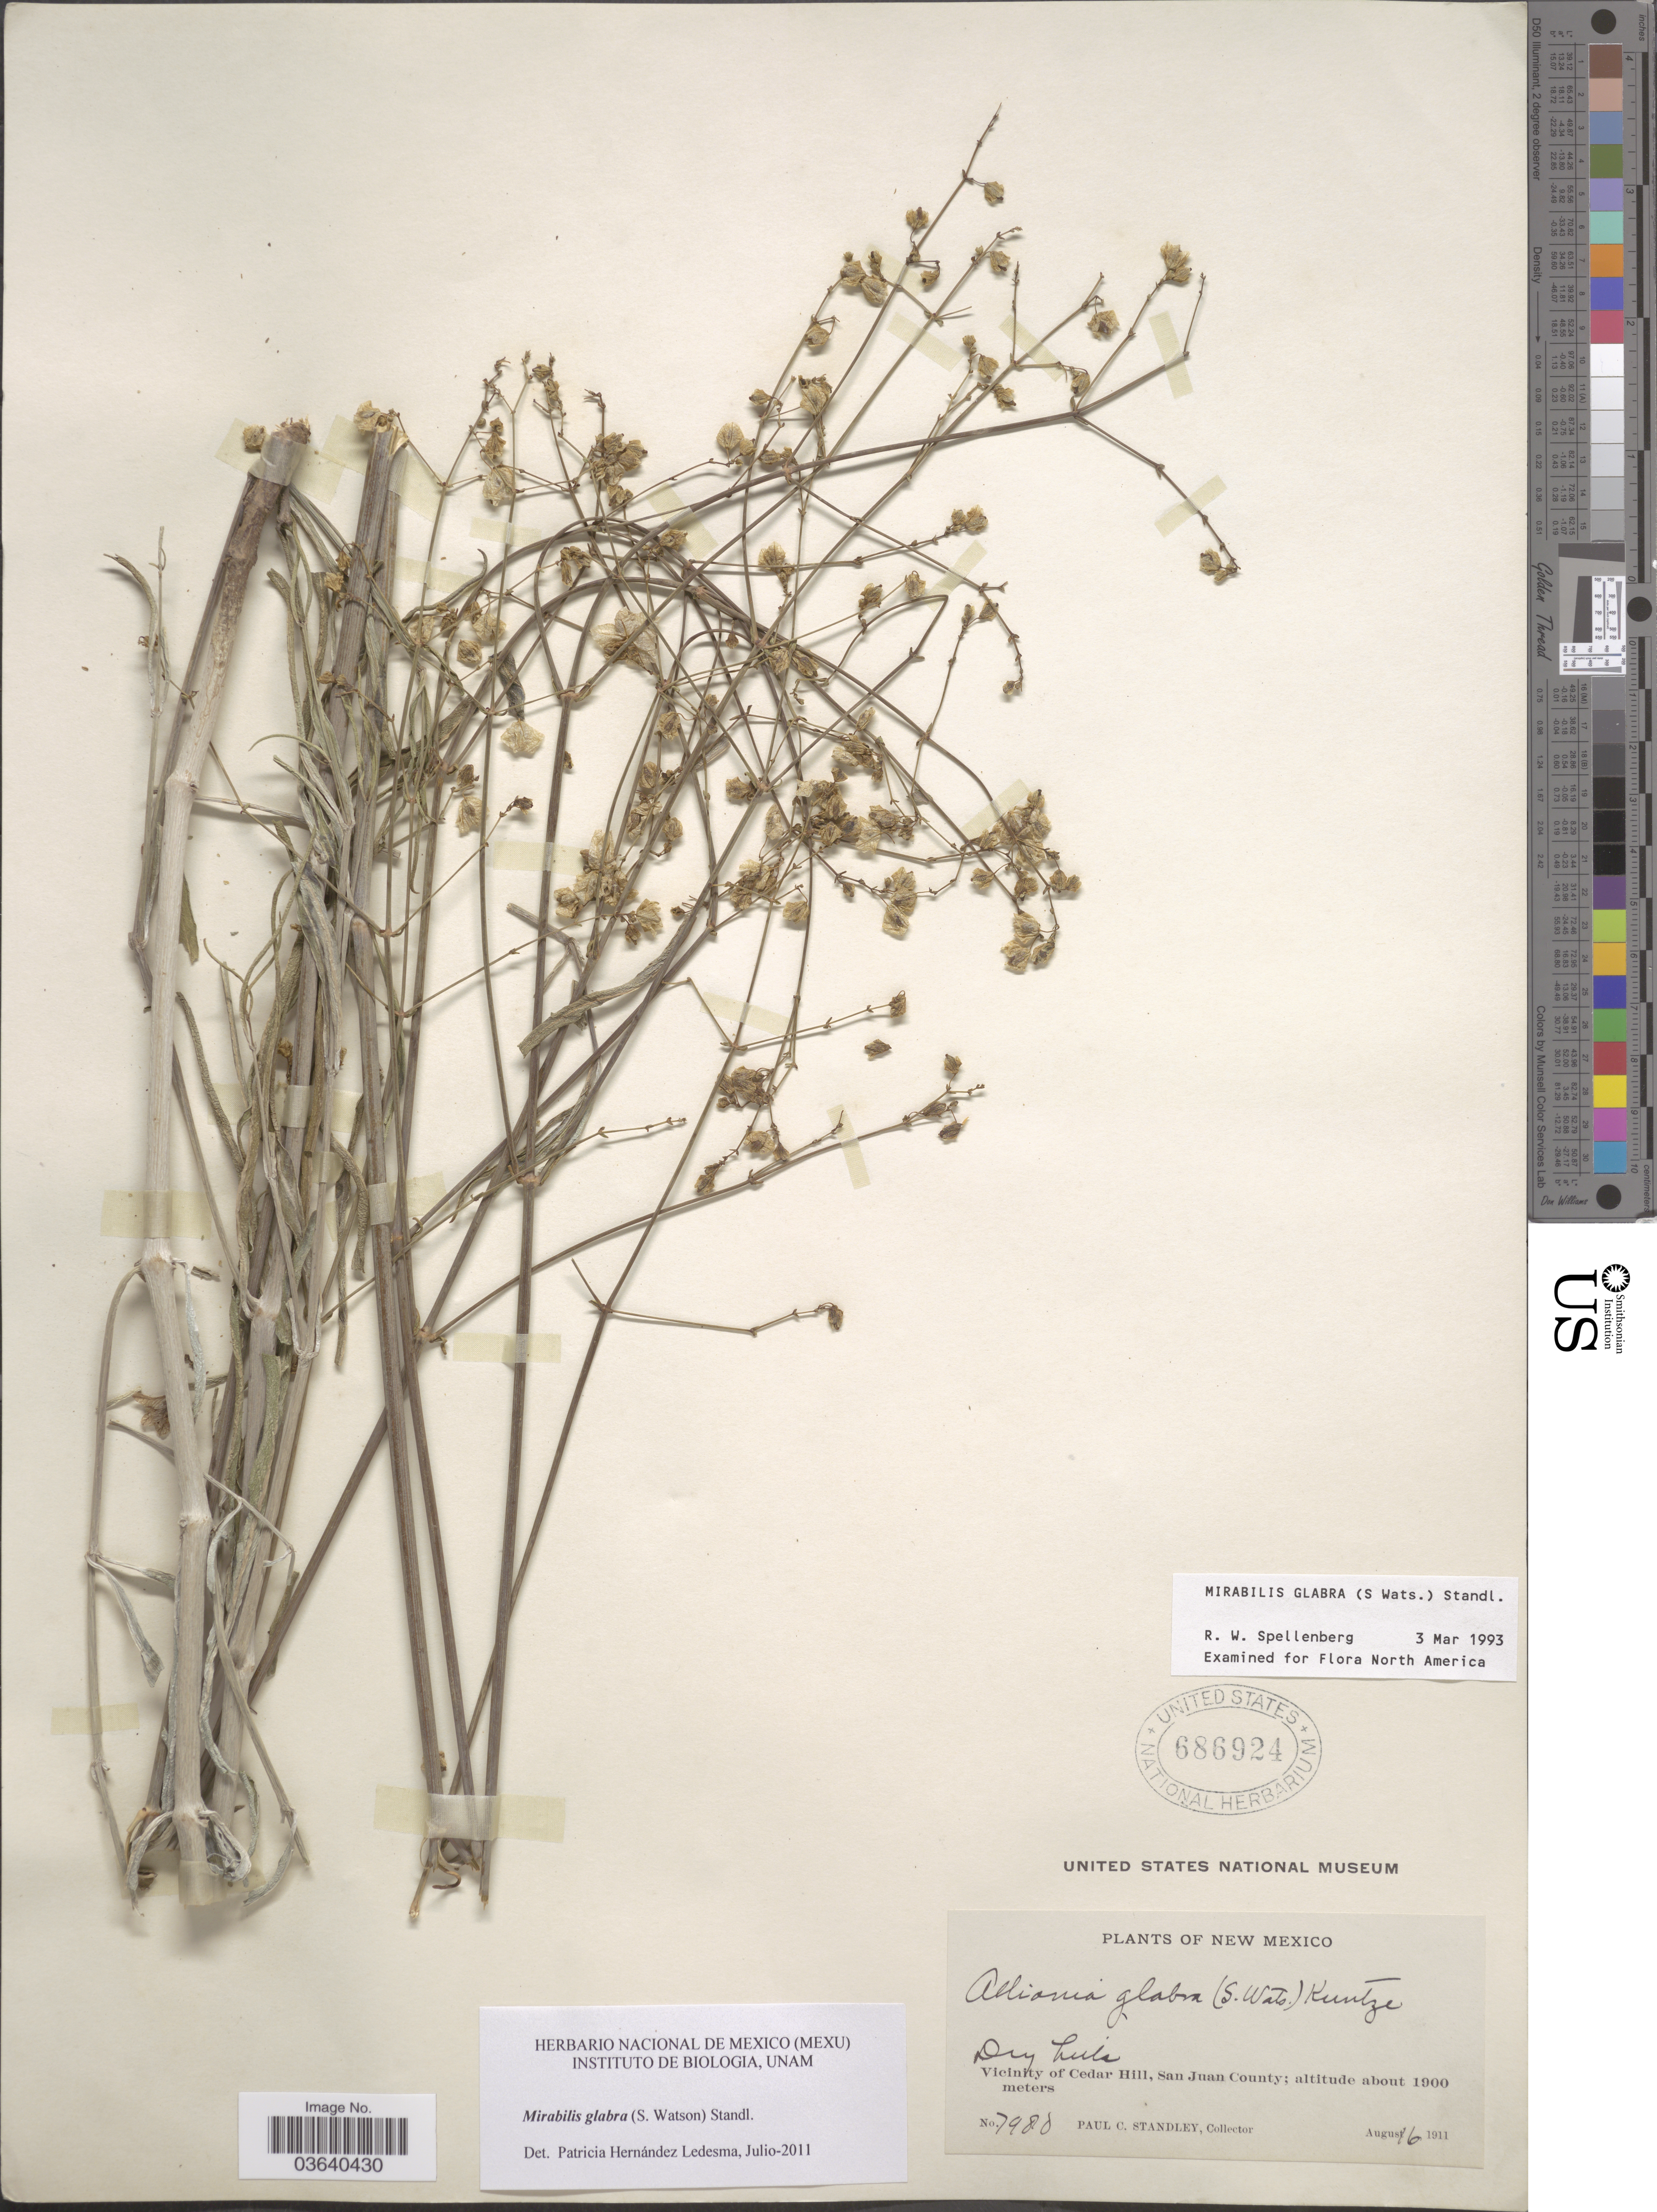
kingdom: Plantae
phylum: Tracheophyta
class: Magnoliopsida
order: Caryophyllales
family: Nyctaginaceae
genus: Mirabilis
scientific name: Mirabilis glabra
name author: (S. Watson) Standl.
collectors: P. C. Standley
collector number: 7980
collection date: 1911-08-16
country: United States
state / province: New Mexico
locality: Vicinity of Cedar Hill, San Juan County.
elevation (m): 1900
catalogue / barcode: US 686924